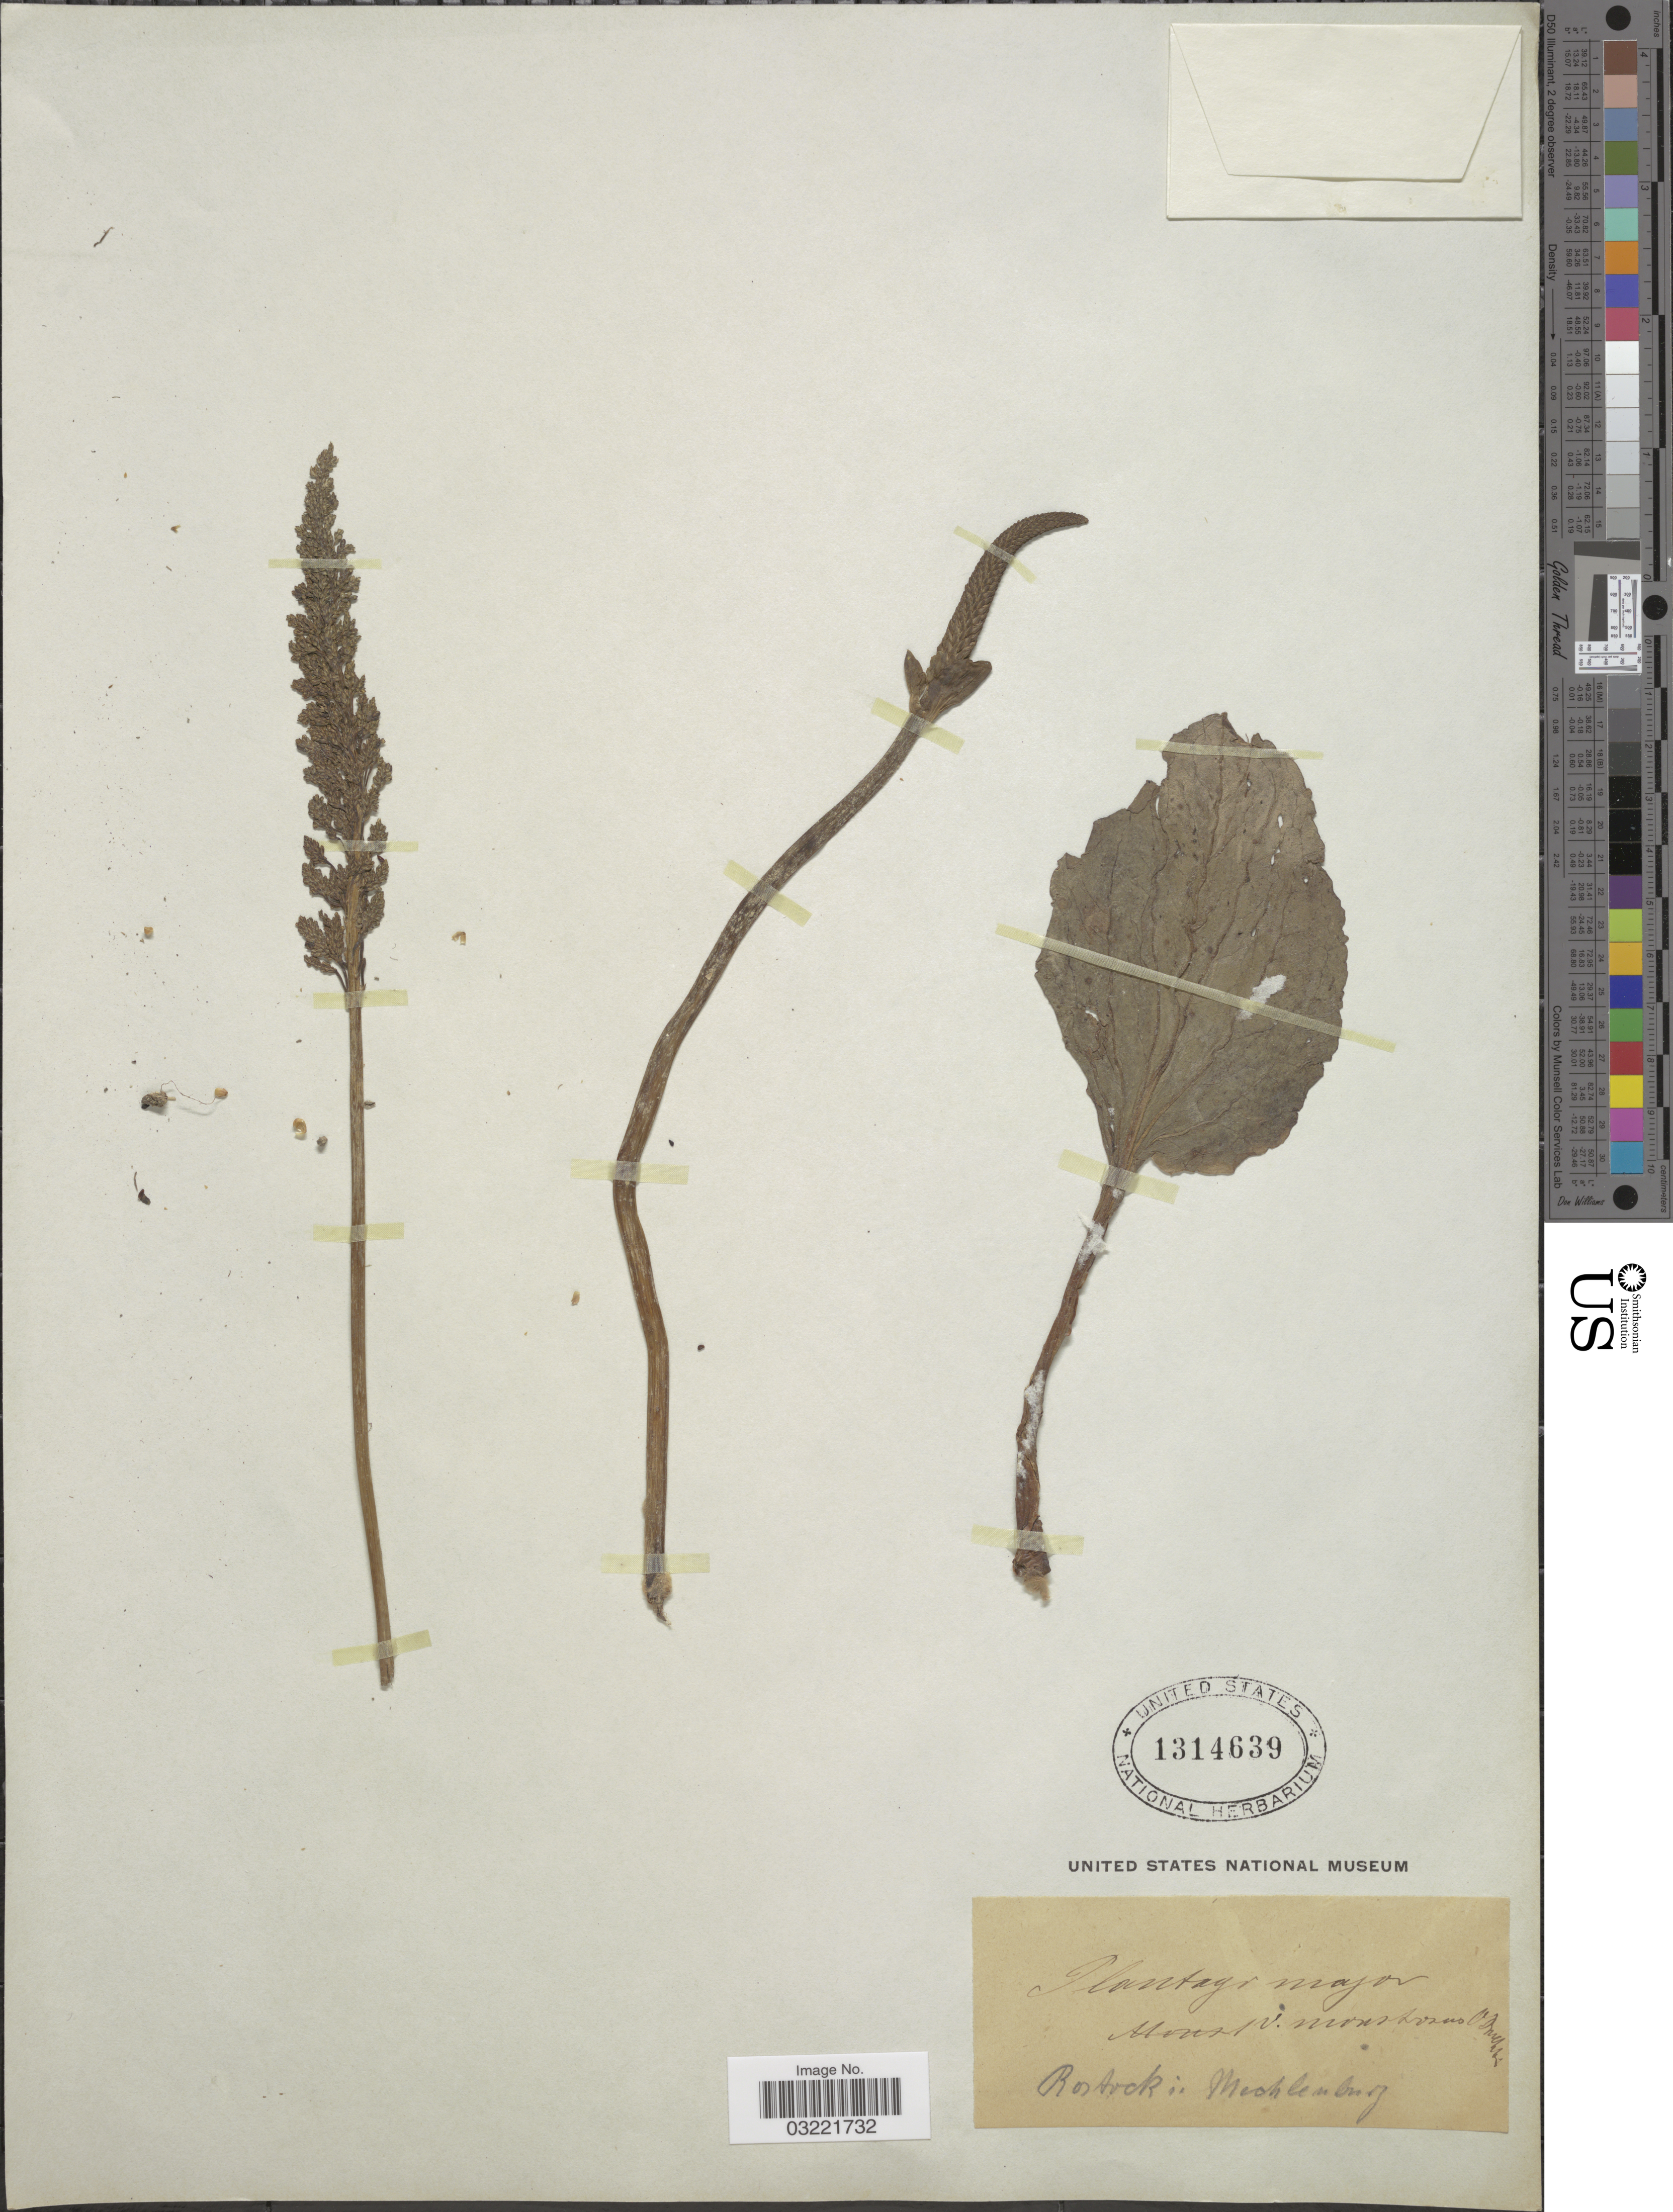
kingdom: Plantae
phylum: Tracheophyta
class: Magnoliopsida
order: Lamiales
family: Plantaginaceae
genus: Plantago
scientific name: Plantago major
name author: L.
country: Germany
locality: Rostock- Mecklenburg.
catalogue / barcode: US 1314639